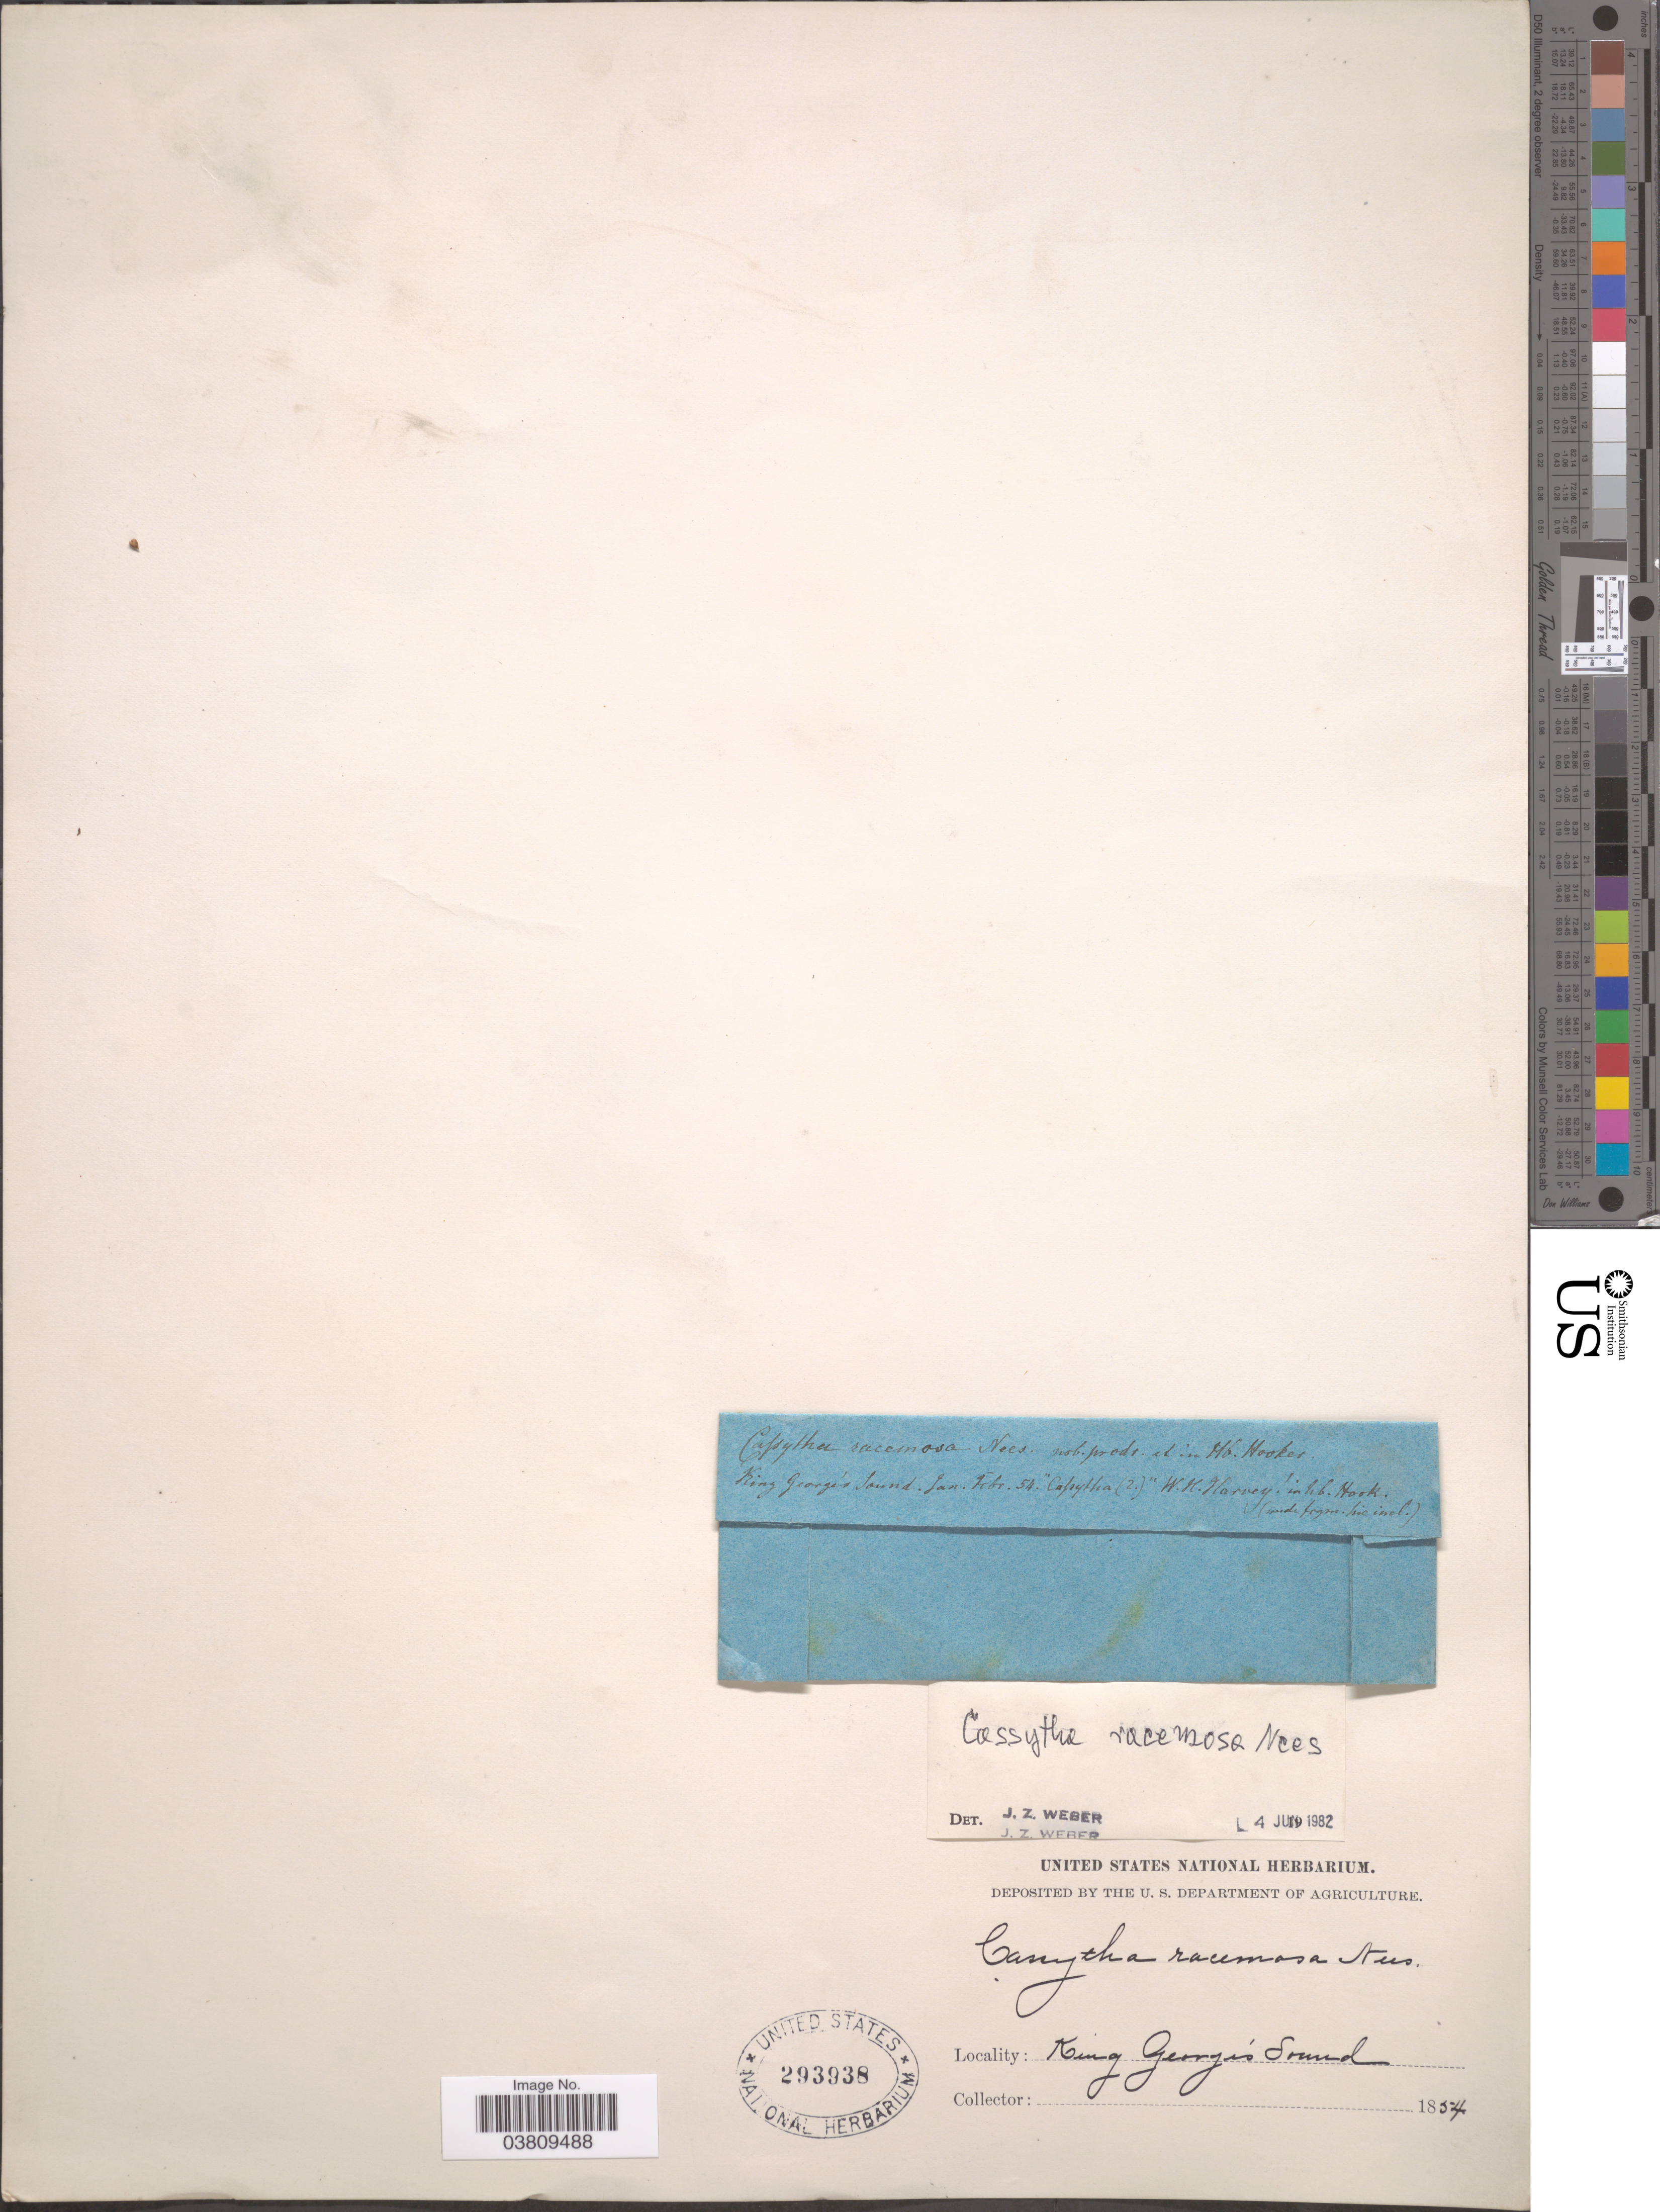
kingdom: Plantae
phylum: Tracheophyta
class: Magnoliopsida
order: Laurales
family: Lauraceae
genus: Cassytha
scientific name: Cassytha racemosa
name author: Nees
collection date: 1854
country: Australia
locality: King George's Sound.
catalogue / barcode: US 293938